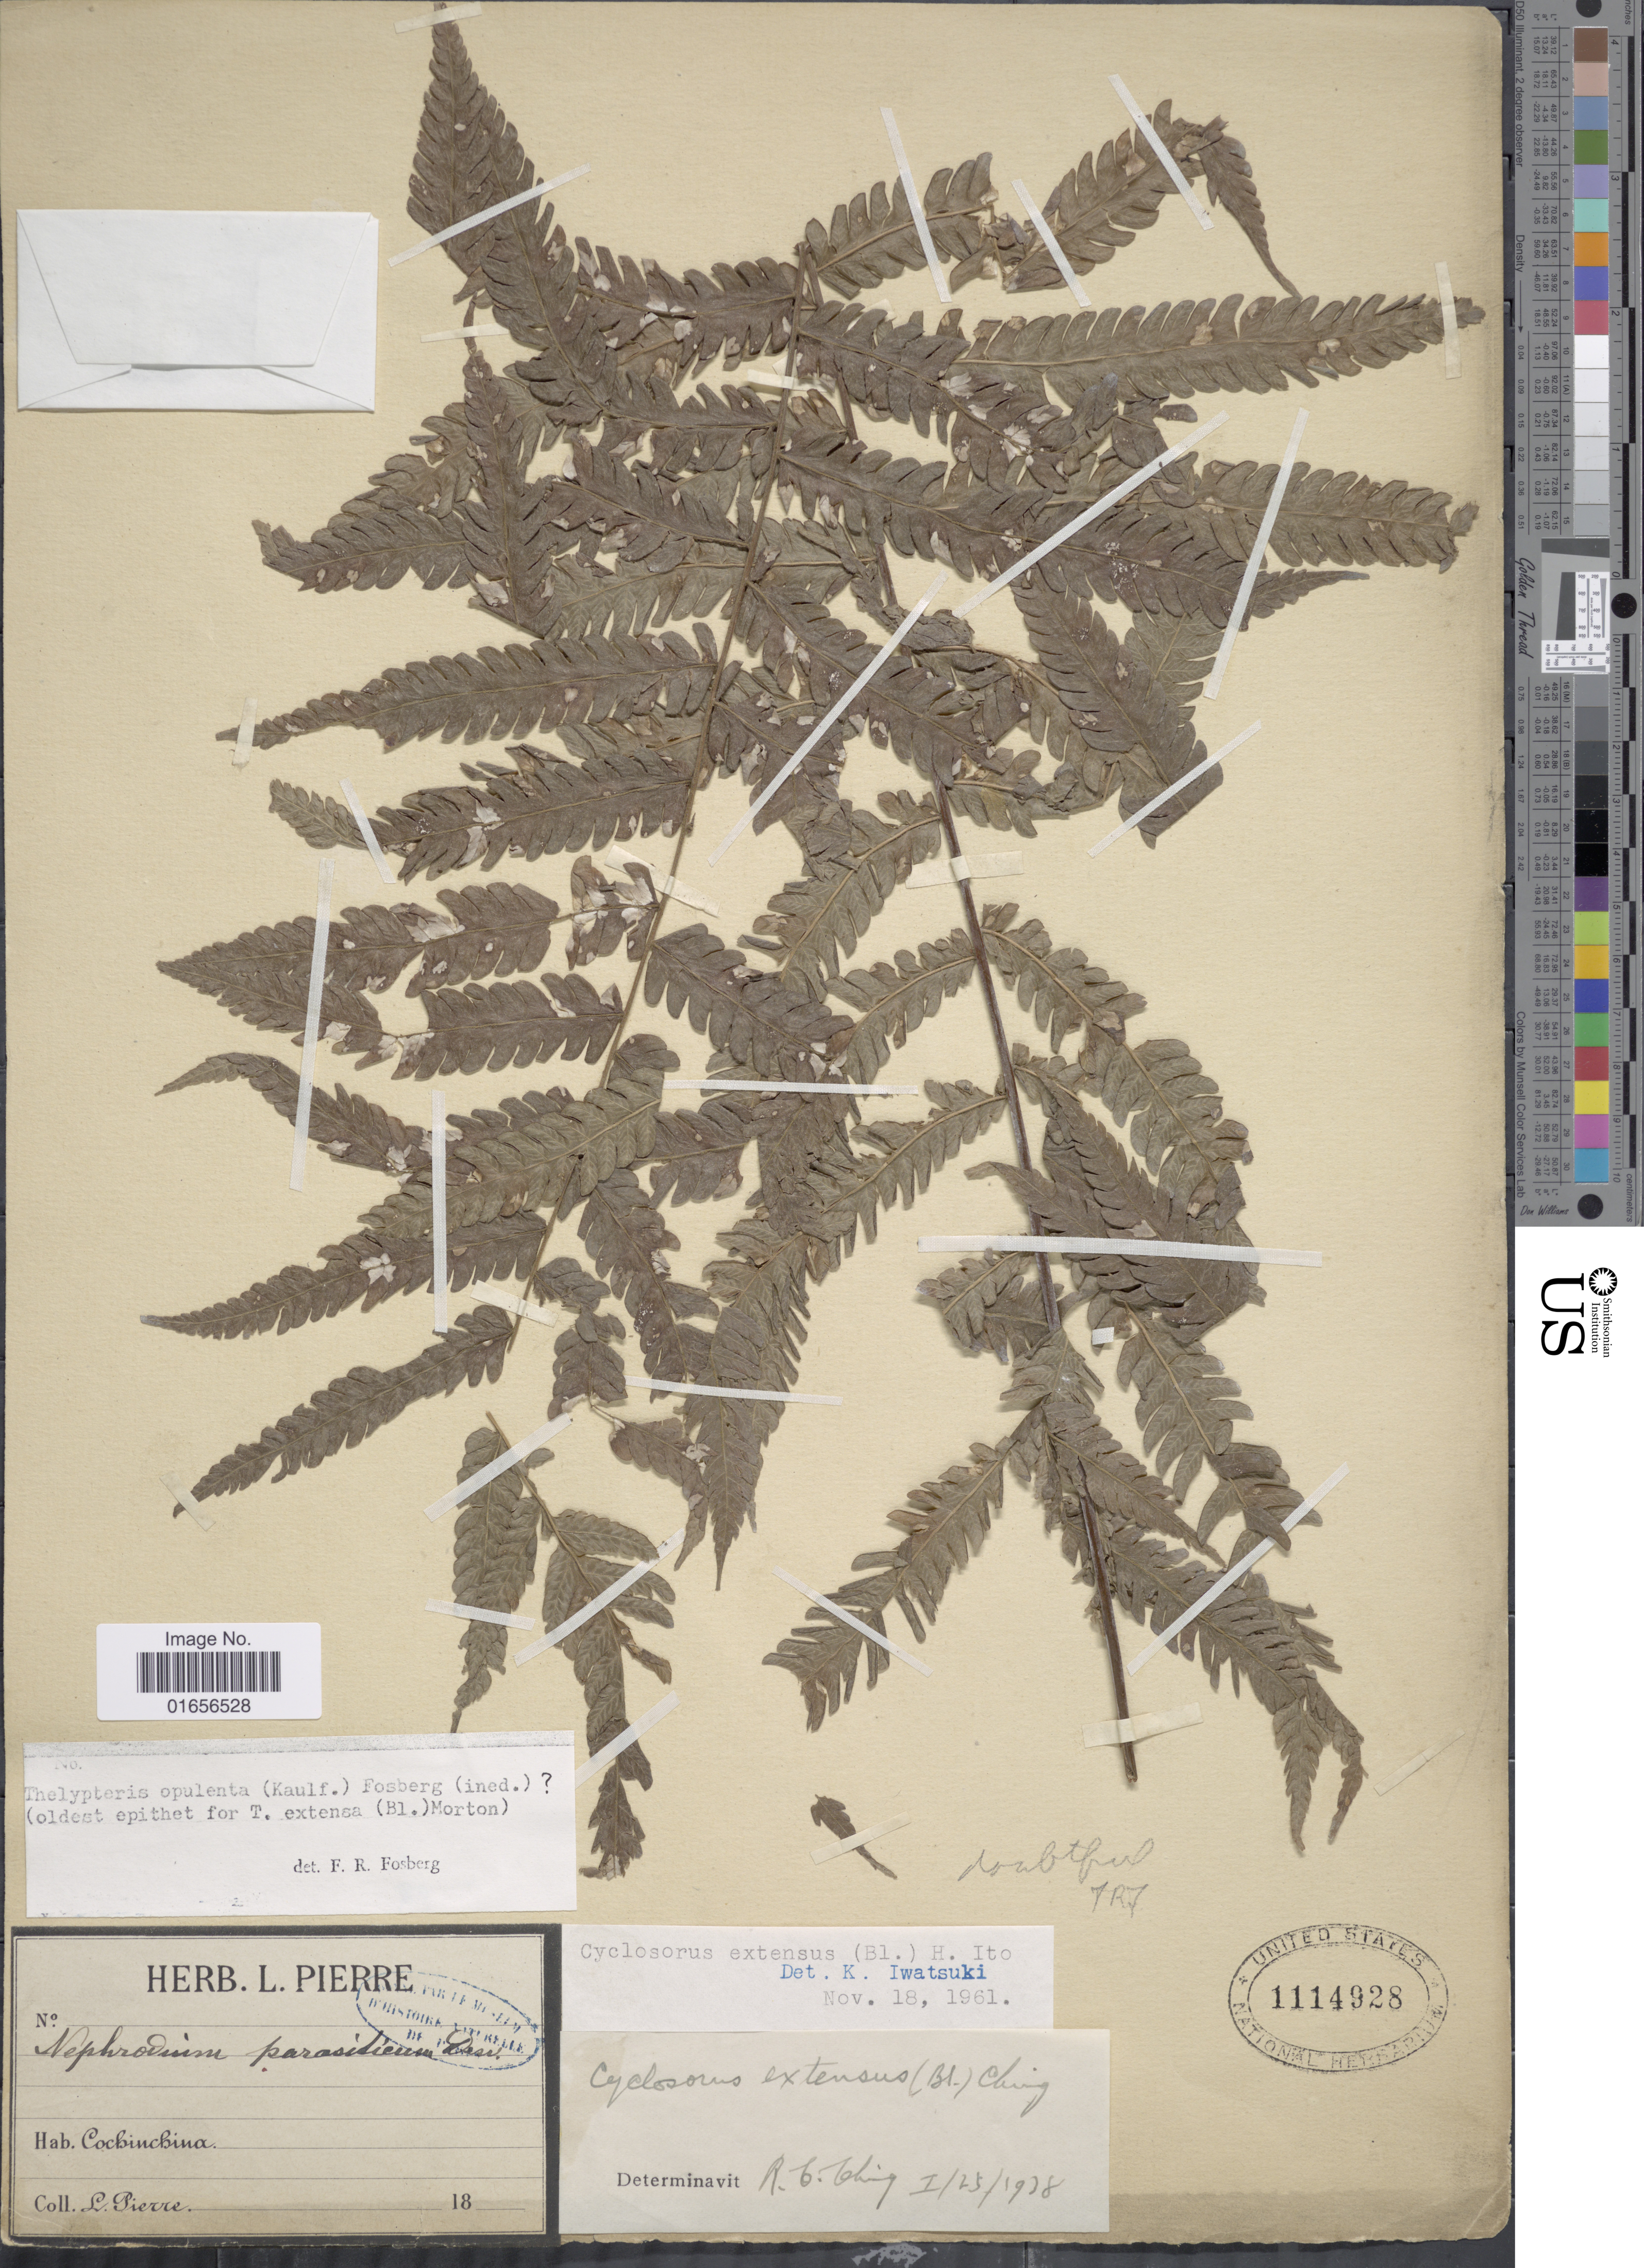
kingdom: Plantae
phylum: Tracheophyta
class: Polypodiopsida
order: Polypodiales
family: Thelypteridaceae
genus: Amphineuron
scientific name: Amphineuron opulentum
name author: (Kaulf.) Holttum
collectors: L. Pierre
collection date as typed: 18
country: Vietnam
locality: Cochinchina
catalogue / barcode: US 1114928